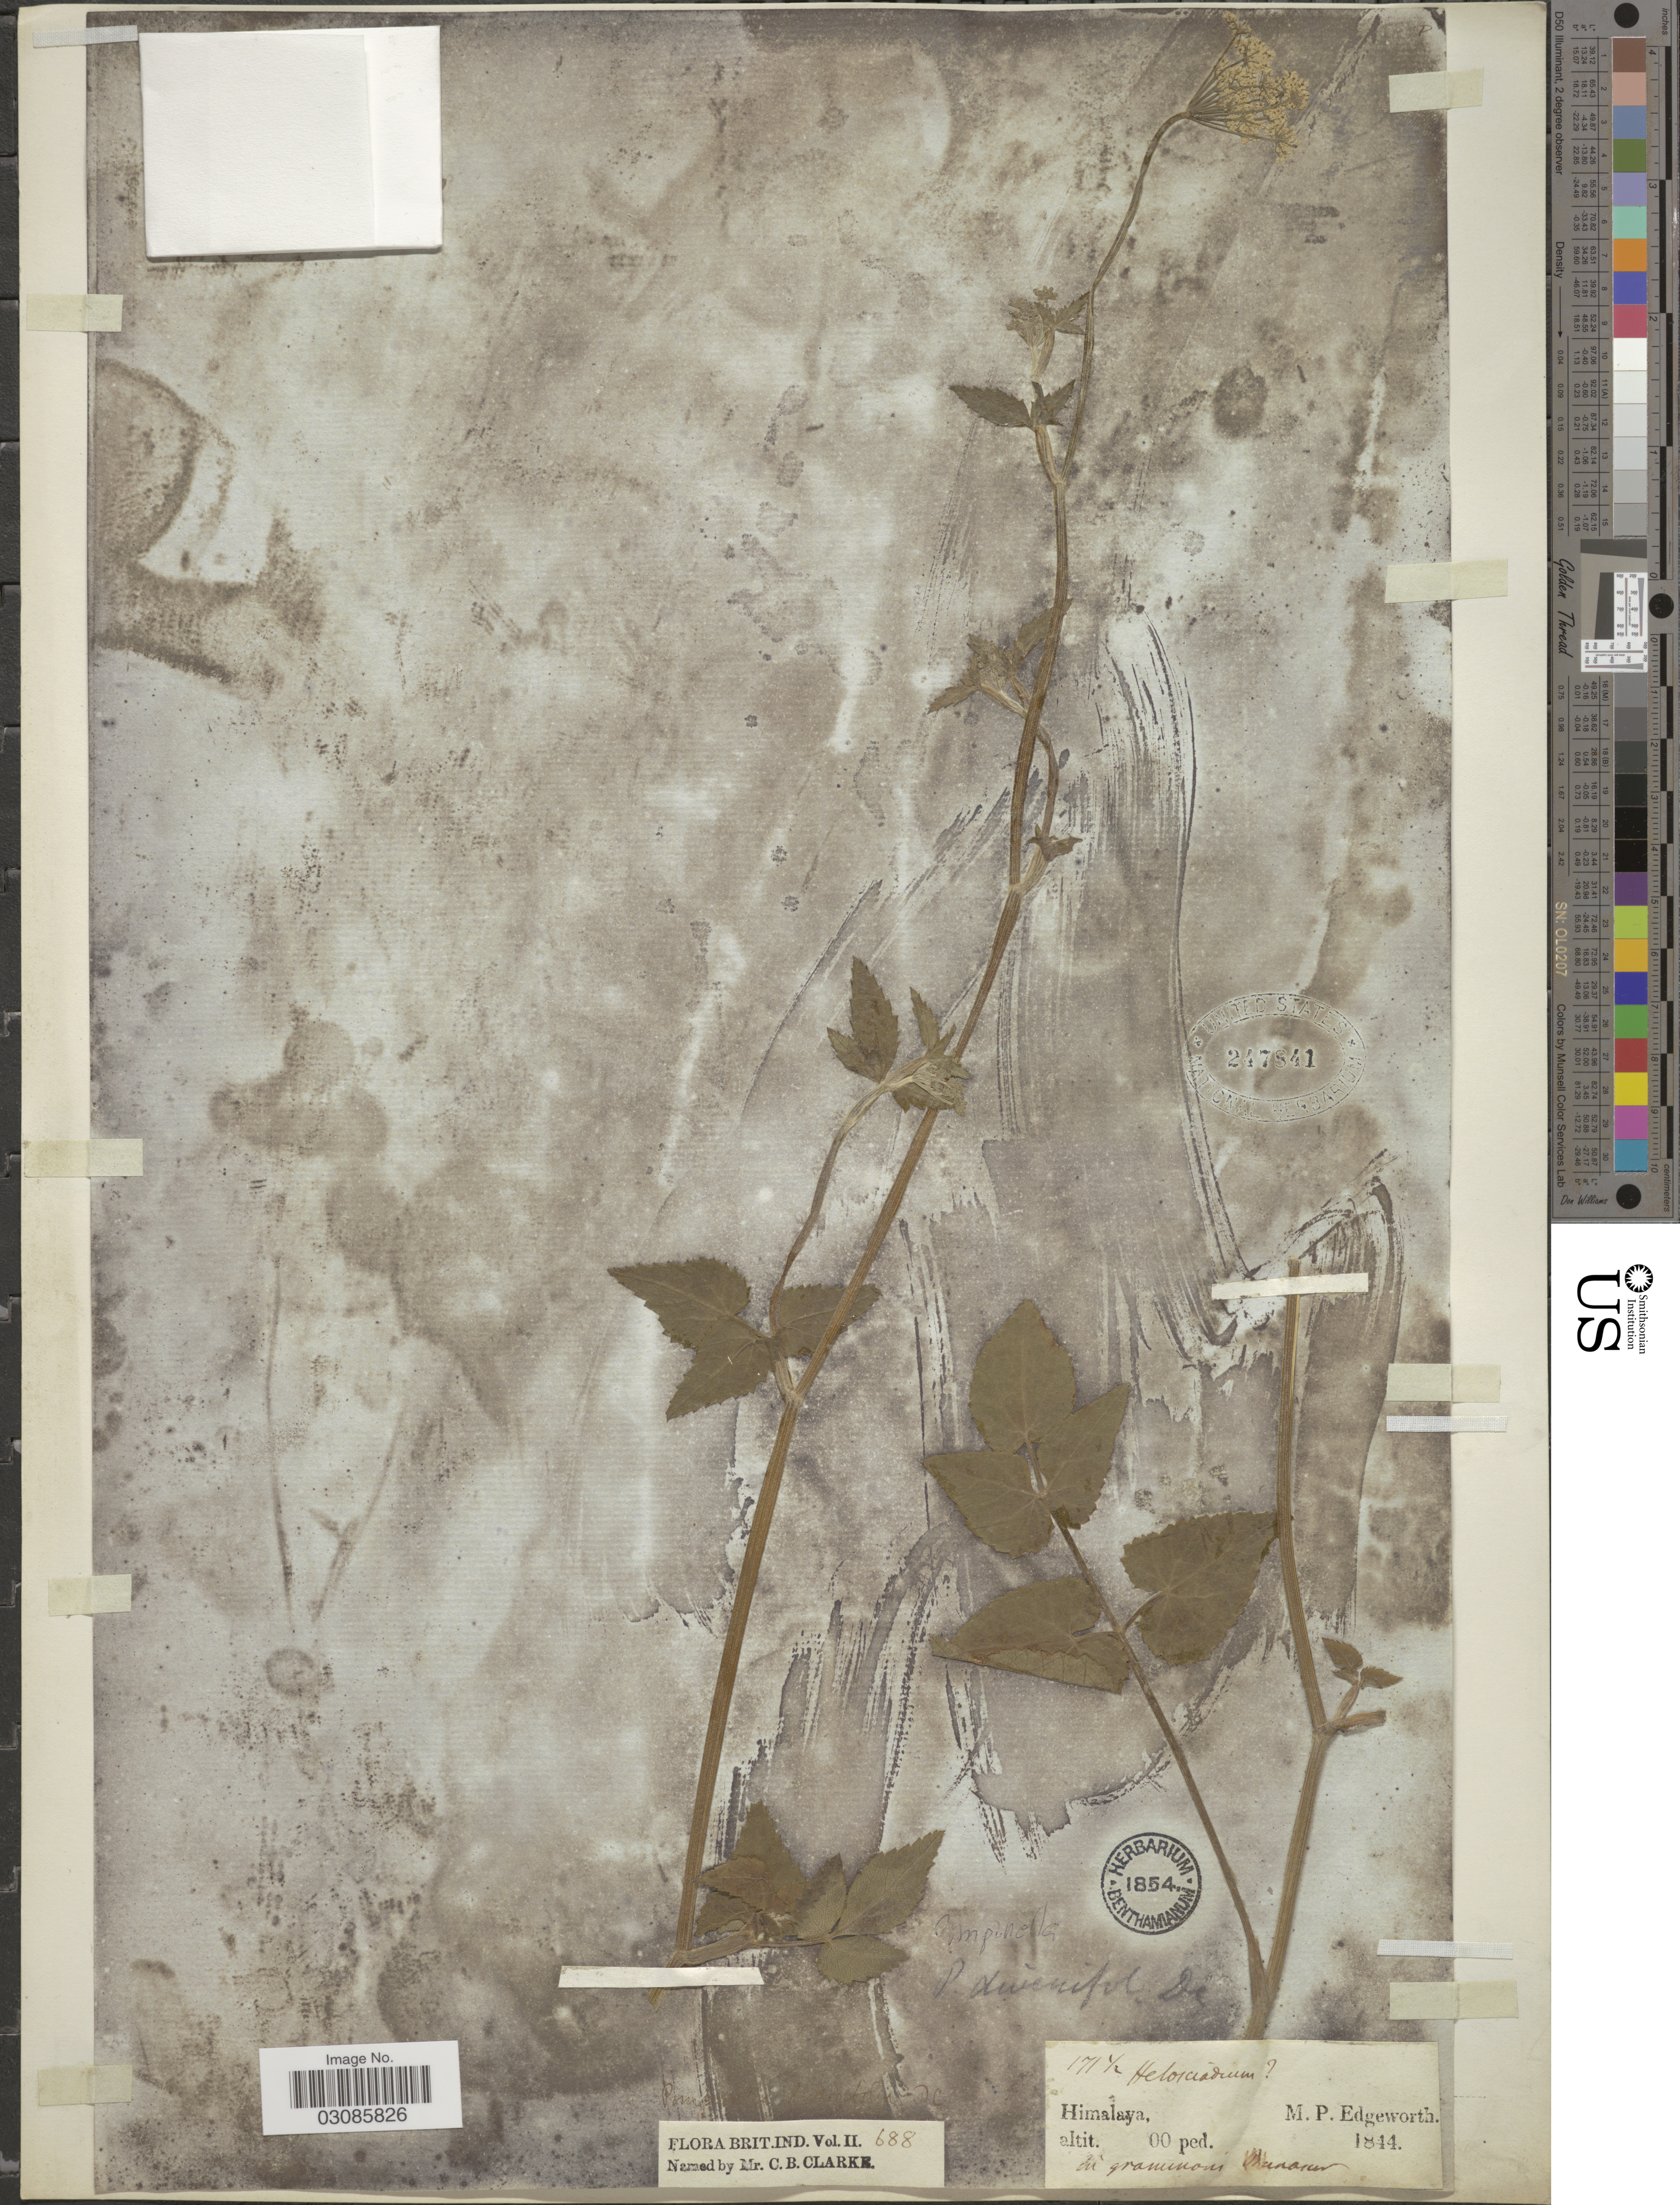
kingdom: Plantae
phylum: Tracheophyta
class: Magnoliopsida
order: Apiales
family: Apiaceae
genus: Pimpinella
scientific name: Pimpinella diversifolia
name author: DC.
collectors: M. P. Edgeworth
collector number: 171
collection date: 1844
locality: Himalaya.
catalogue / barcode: US 247841